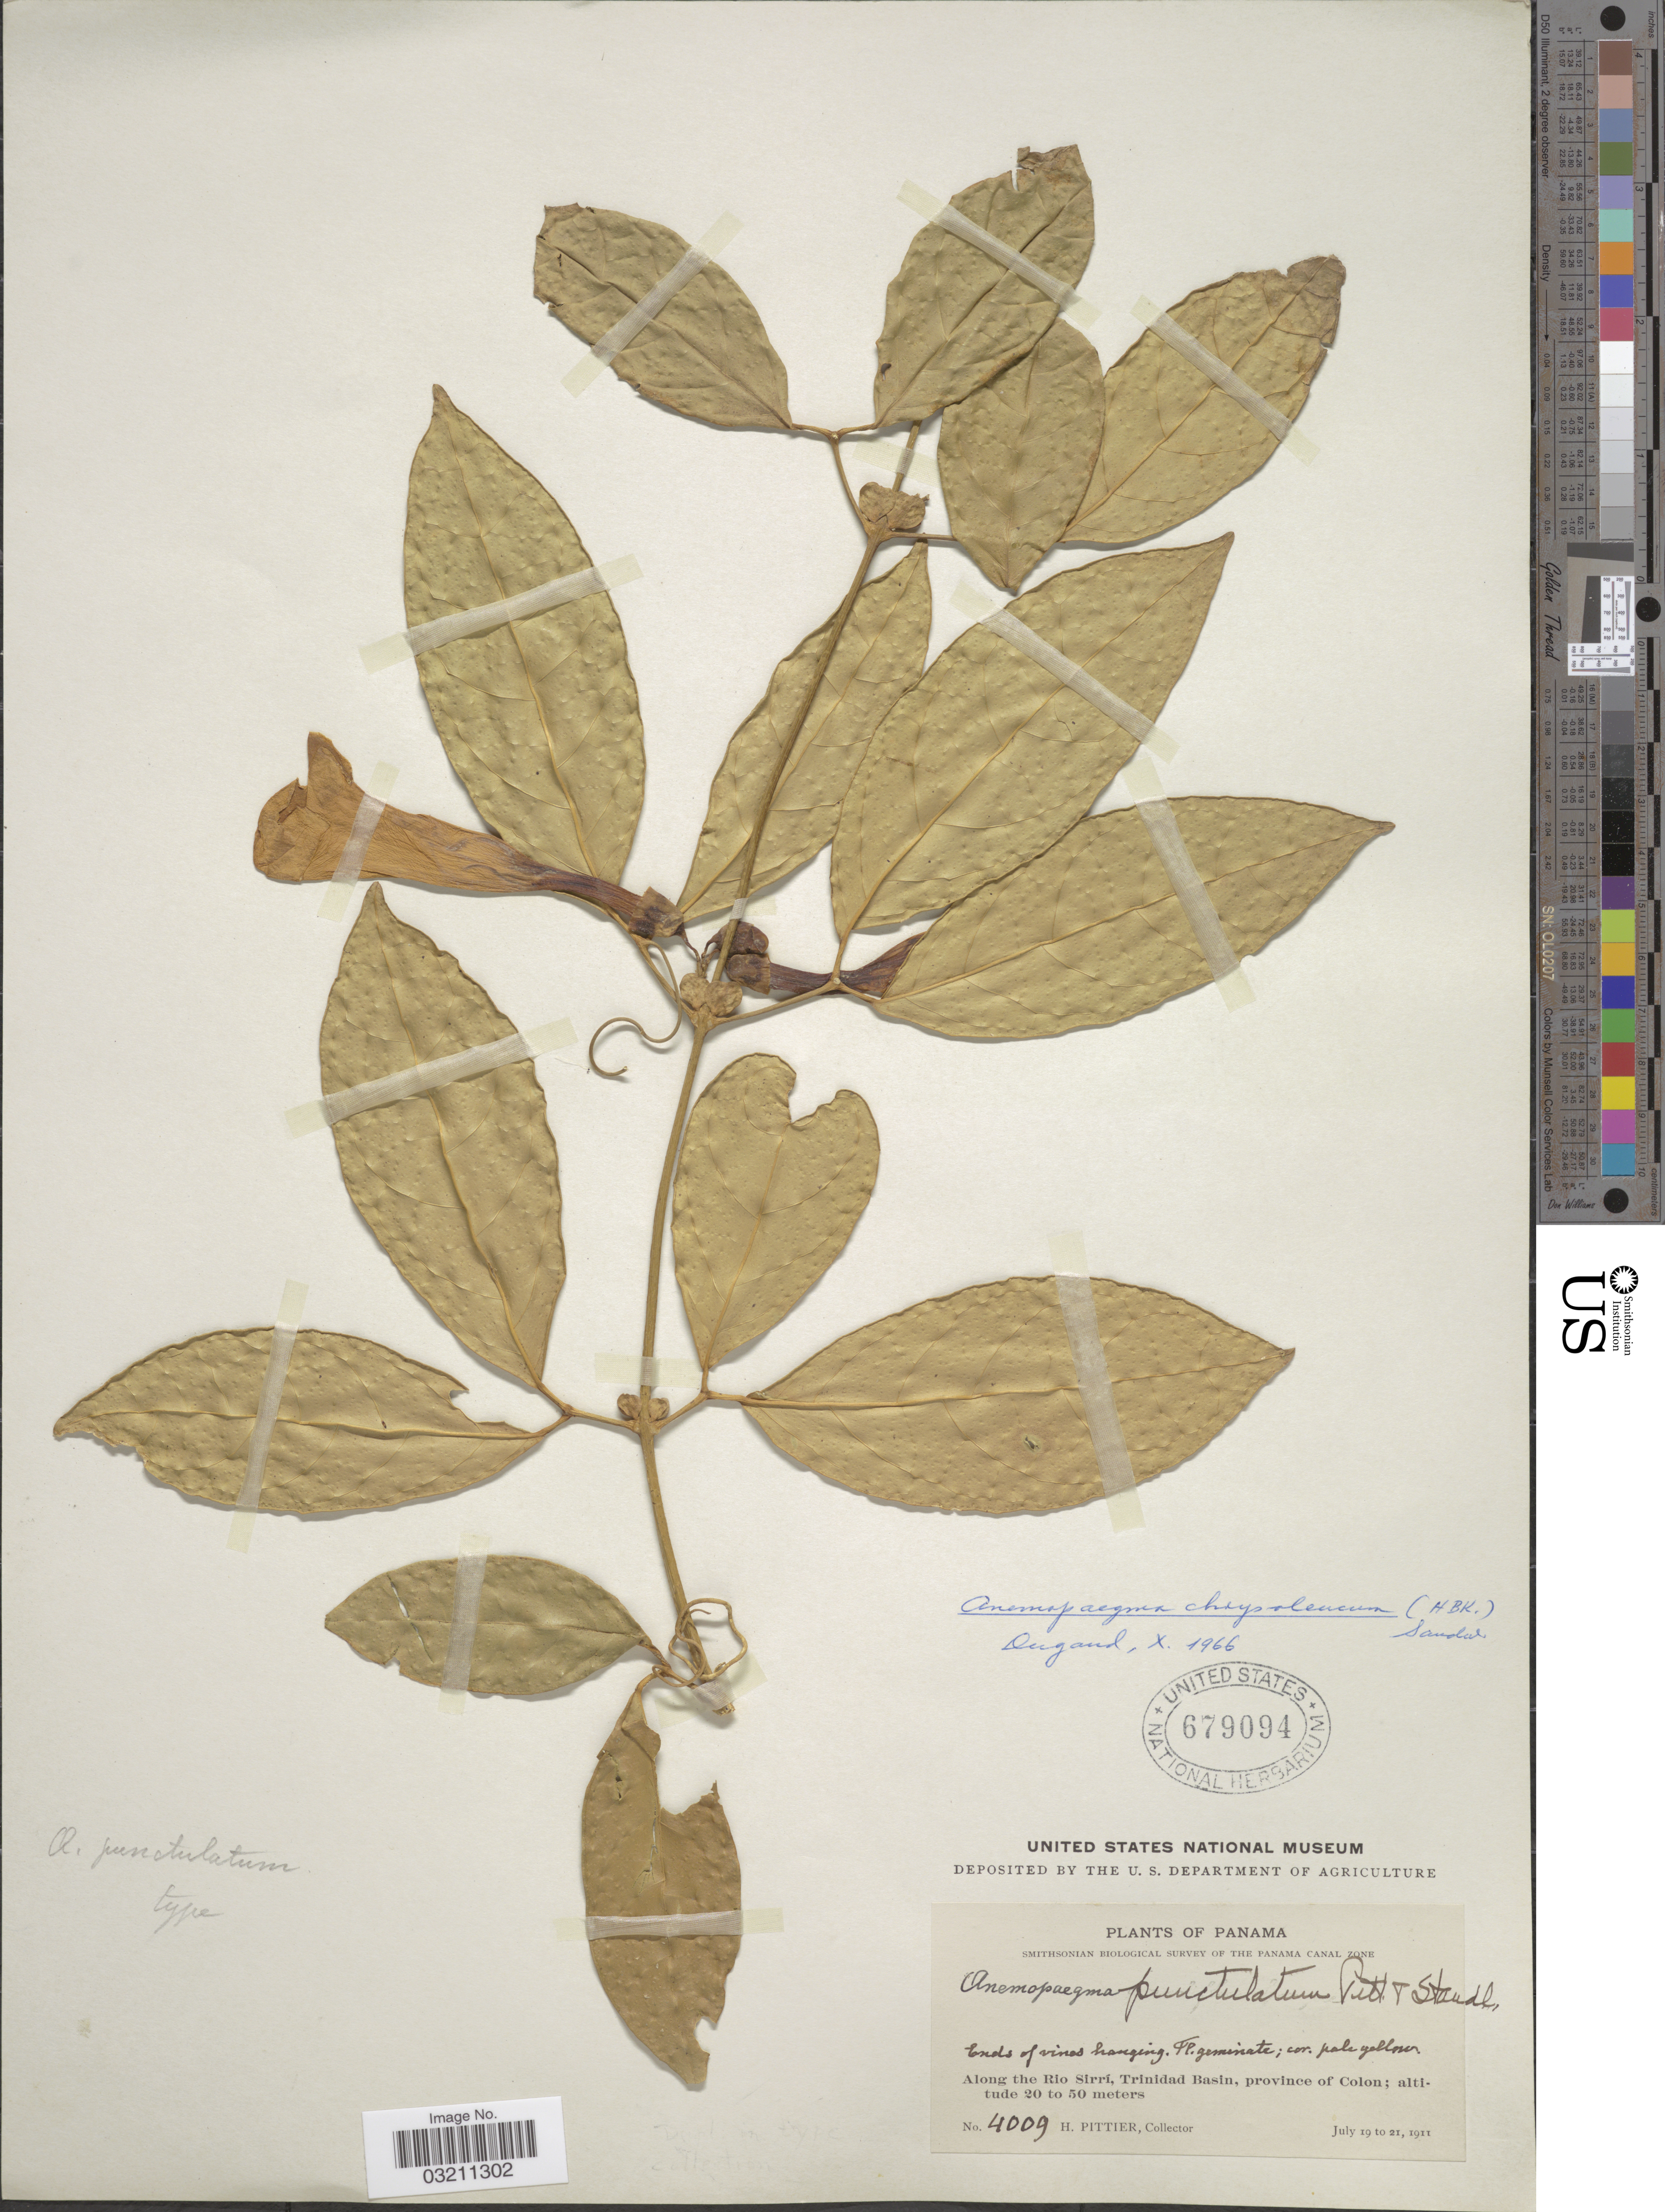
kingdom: Plantae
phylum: Tracheophyta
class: Magnoliopsida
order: Lamiales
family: Bignoniaceae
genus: Anemopaegma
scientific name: Anemopaegma chrysoleucum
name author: (Kunth) Sandwith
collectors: H. F. Pittier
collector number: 4009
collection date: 1911-07-19/1911-07-21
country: Panama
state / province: Colón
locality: Along the Rio Sirrí, Trinidad Basin.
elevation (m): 20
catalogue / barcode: US 679094